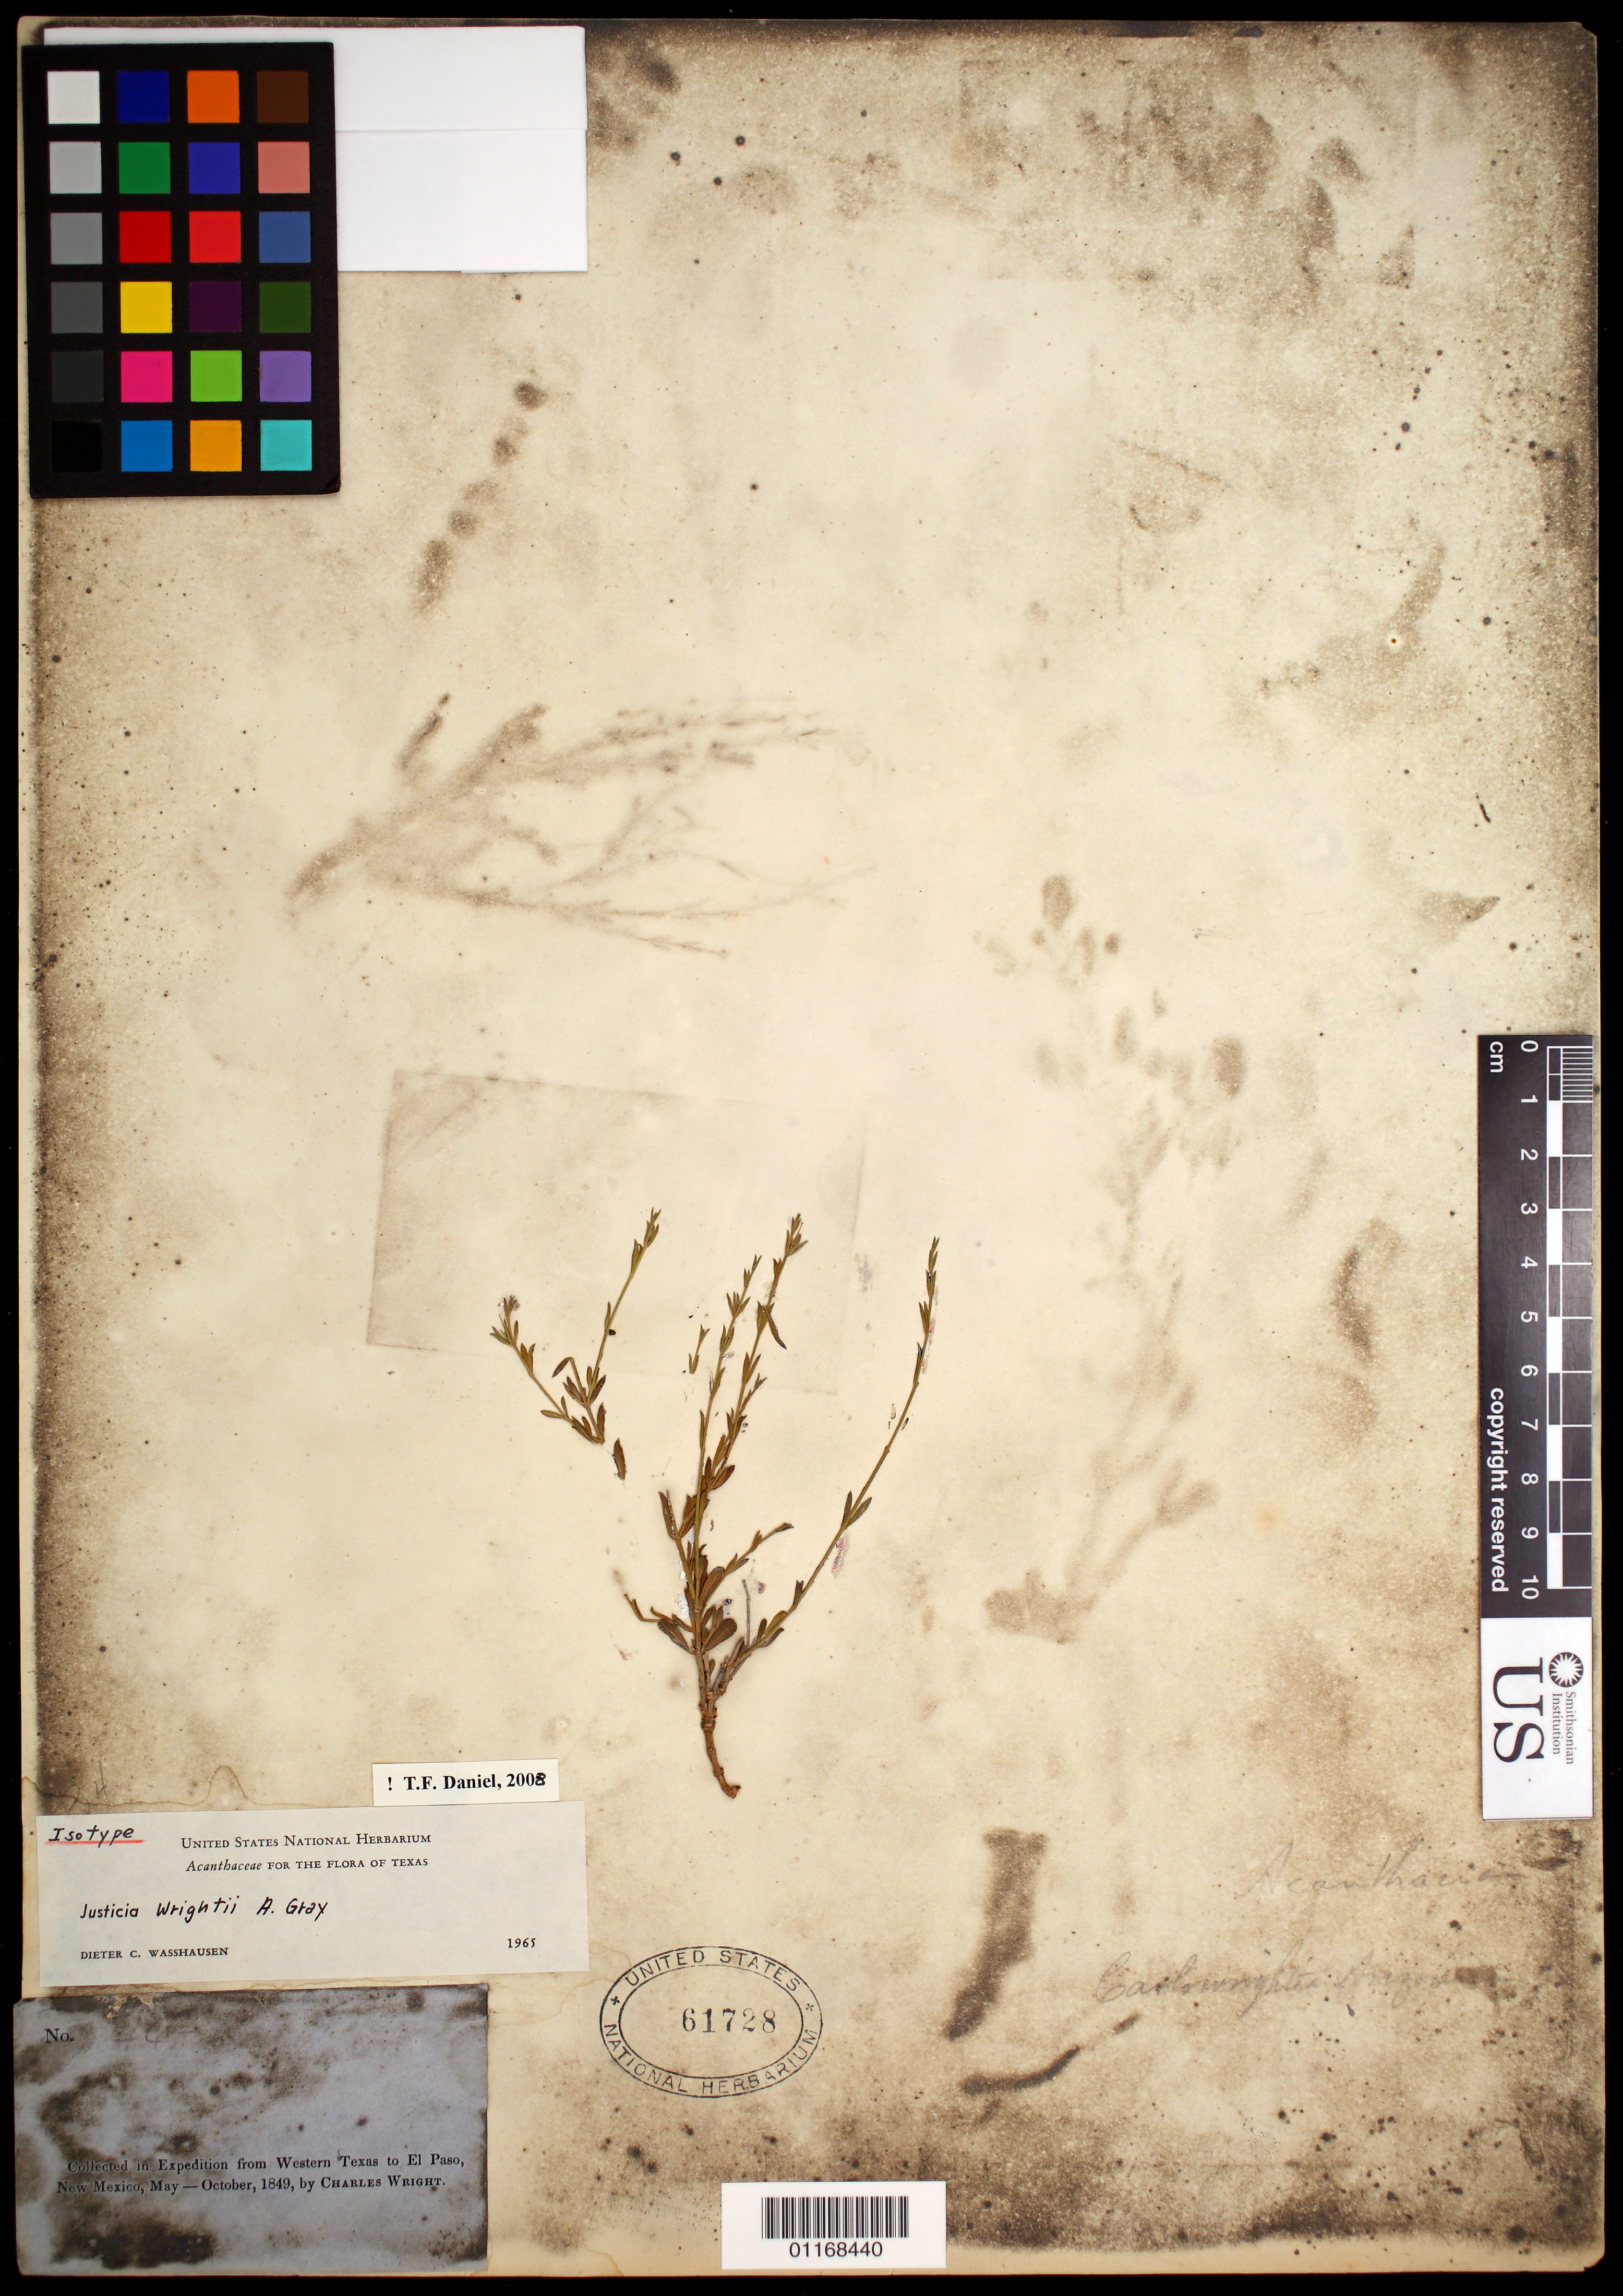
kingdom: Plantae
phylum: Tracheophyta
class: Magnoliopsida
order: Lamiales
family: Acanthaceae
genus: Justicia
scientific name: Justicia wrightii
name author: A. Gray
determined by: Wasshausen, Dieter C., (BOT), Smithsonian Institution - National Museum of Natural History (UNITED STATES)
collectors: C. Wright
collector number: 445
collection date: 1849-05/1849-10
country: United States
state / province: Texas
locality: from Western Texas to El Paso, New Mexico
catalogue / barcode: US 61728